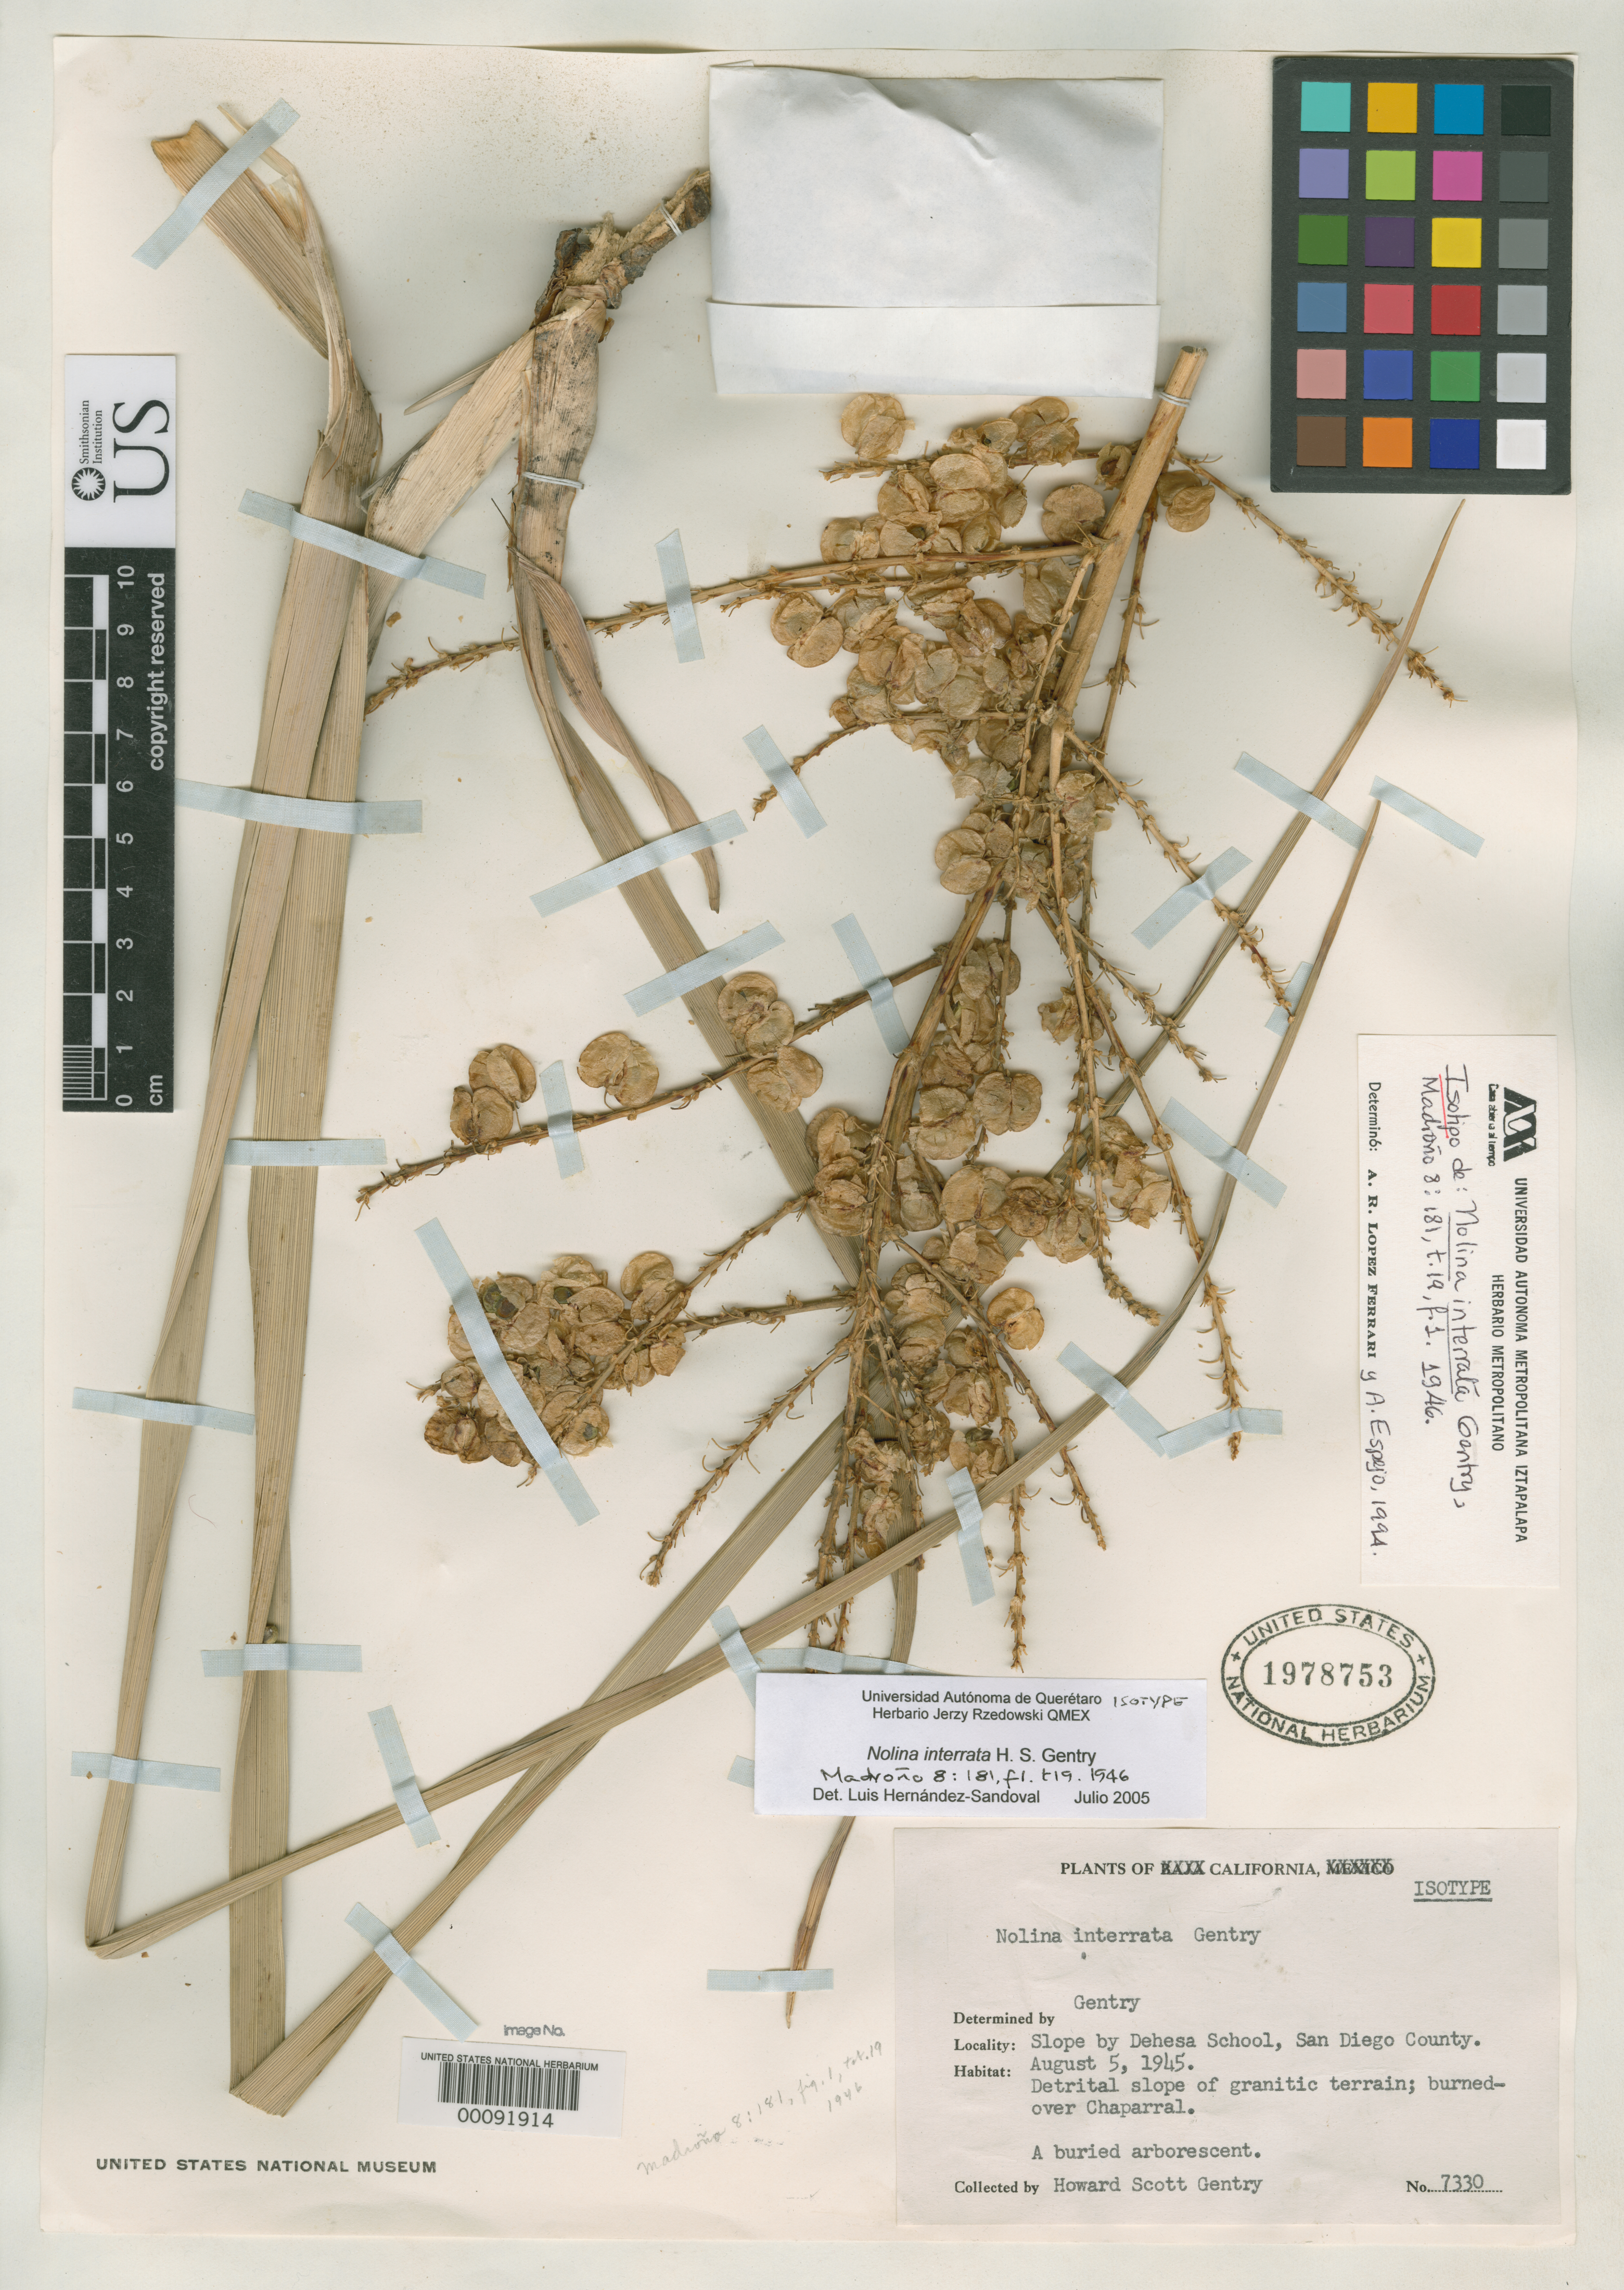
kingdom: Plantae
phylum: Tracheophyta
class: Liliopsida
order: Asparagales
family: Asparagaceae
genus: Nolina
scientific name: Nolina interrata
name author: Gentry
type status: Isotype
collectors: H. S. Gentry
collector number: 7330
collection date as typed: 05 Aug 1945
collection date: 1945-08-05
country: United States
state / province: California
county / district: San Diego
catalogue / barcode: US 1978753